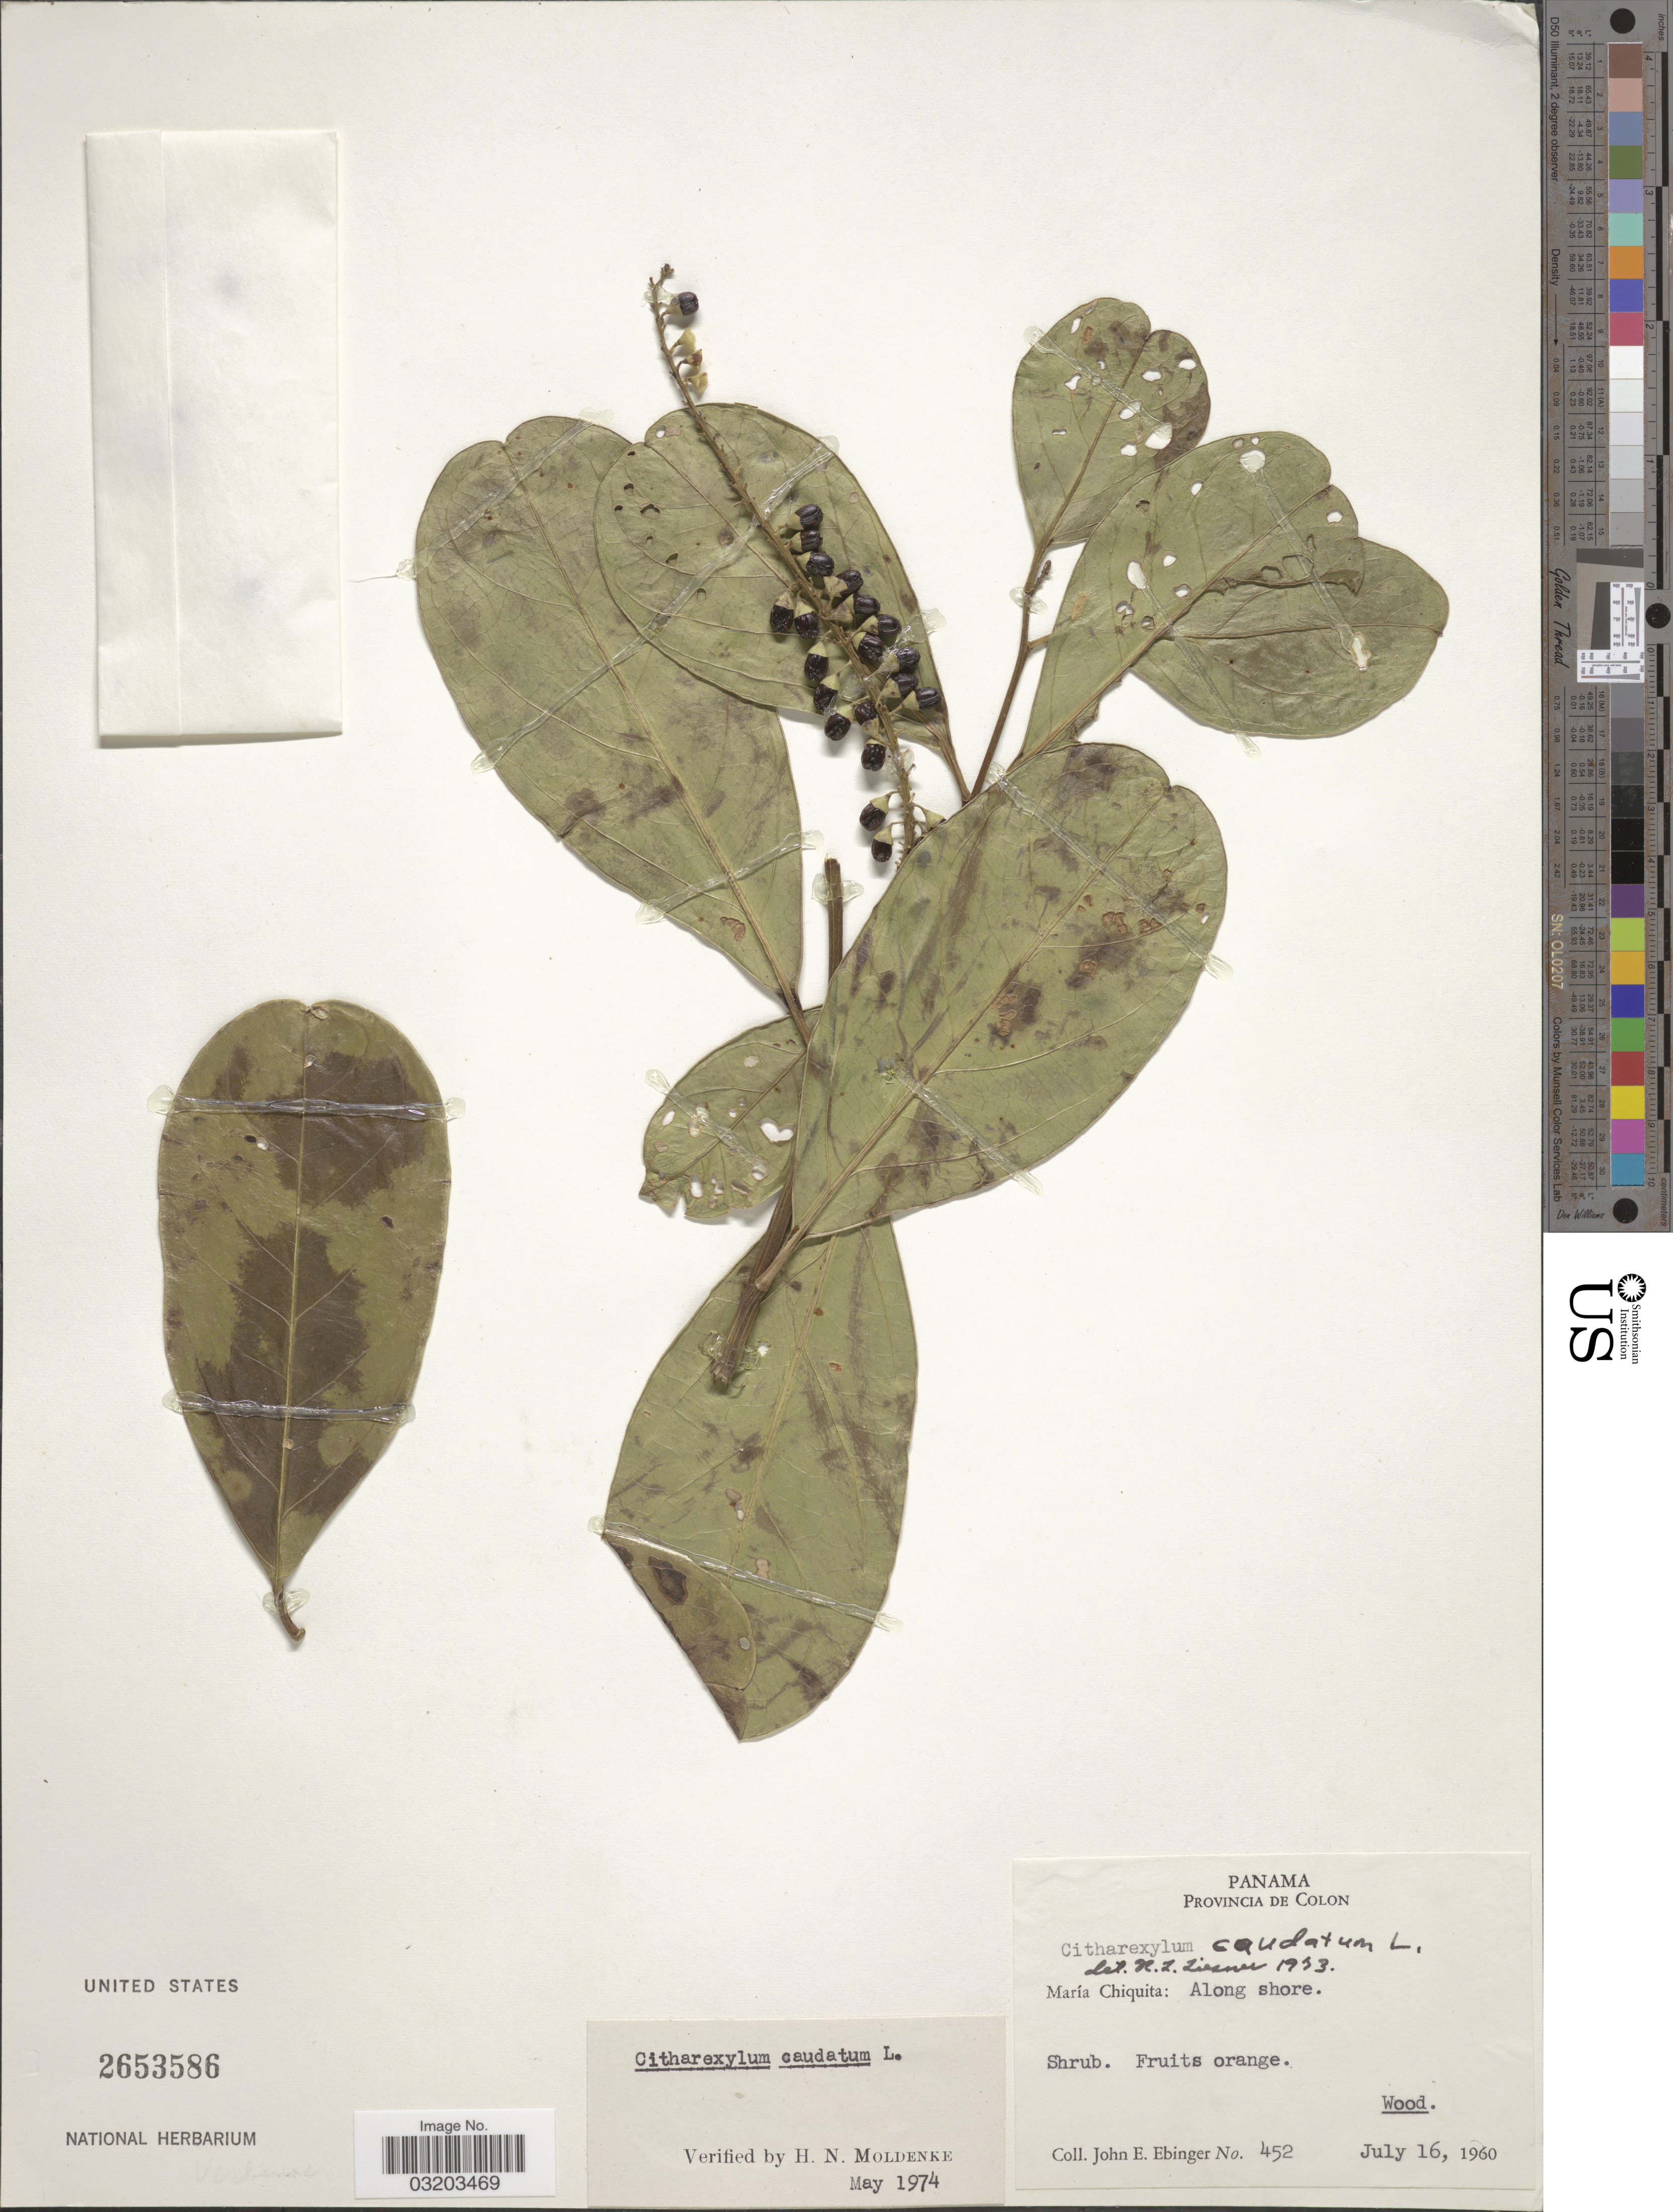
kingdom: Plantae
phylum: Tracheophyta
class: Magnoliopsida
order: Lamiales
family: Verbenaceae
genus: Citharexylum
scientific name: Citharexylum caudatum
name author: L.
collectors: J. Ebinger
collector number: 452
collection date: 1960-07-16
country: Panama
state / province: Colón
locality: María Chiquita: Along shore.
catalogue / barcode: US 2653586